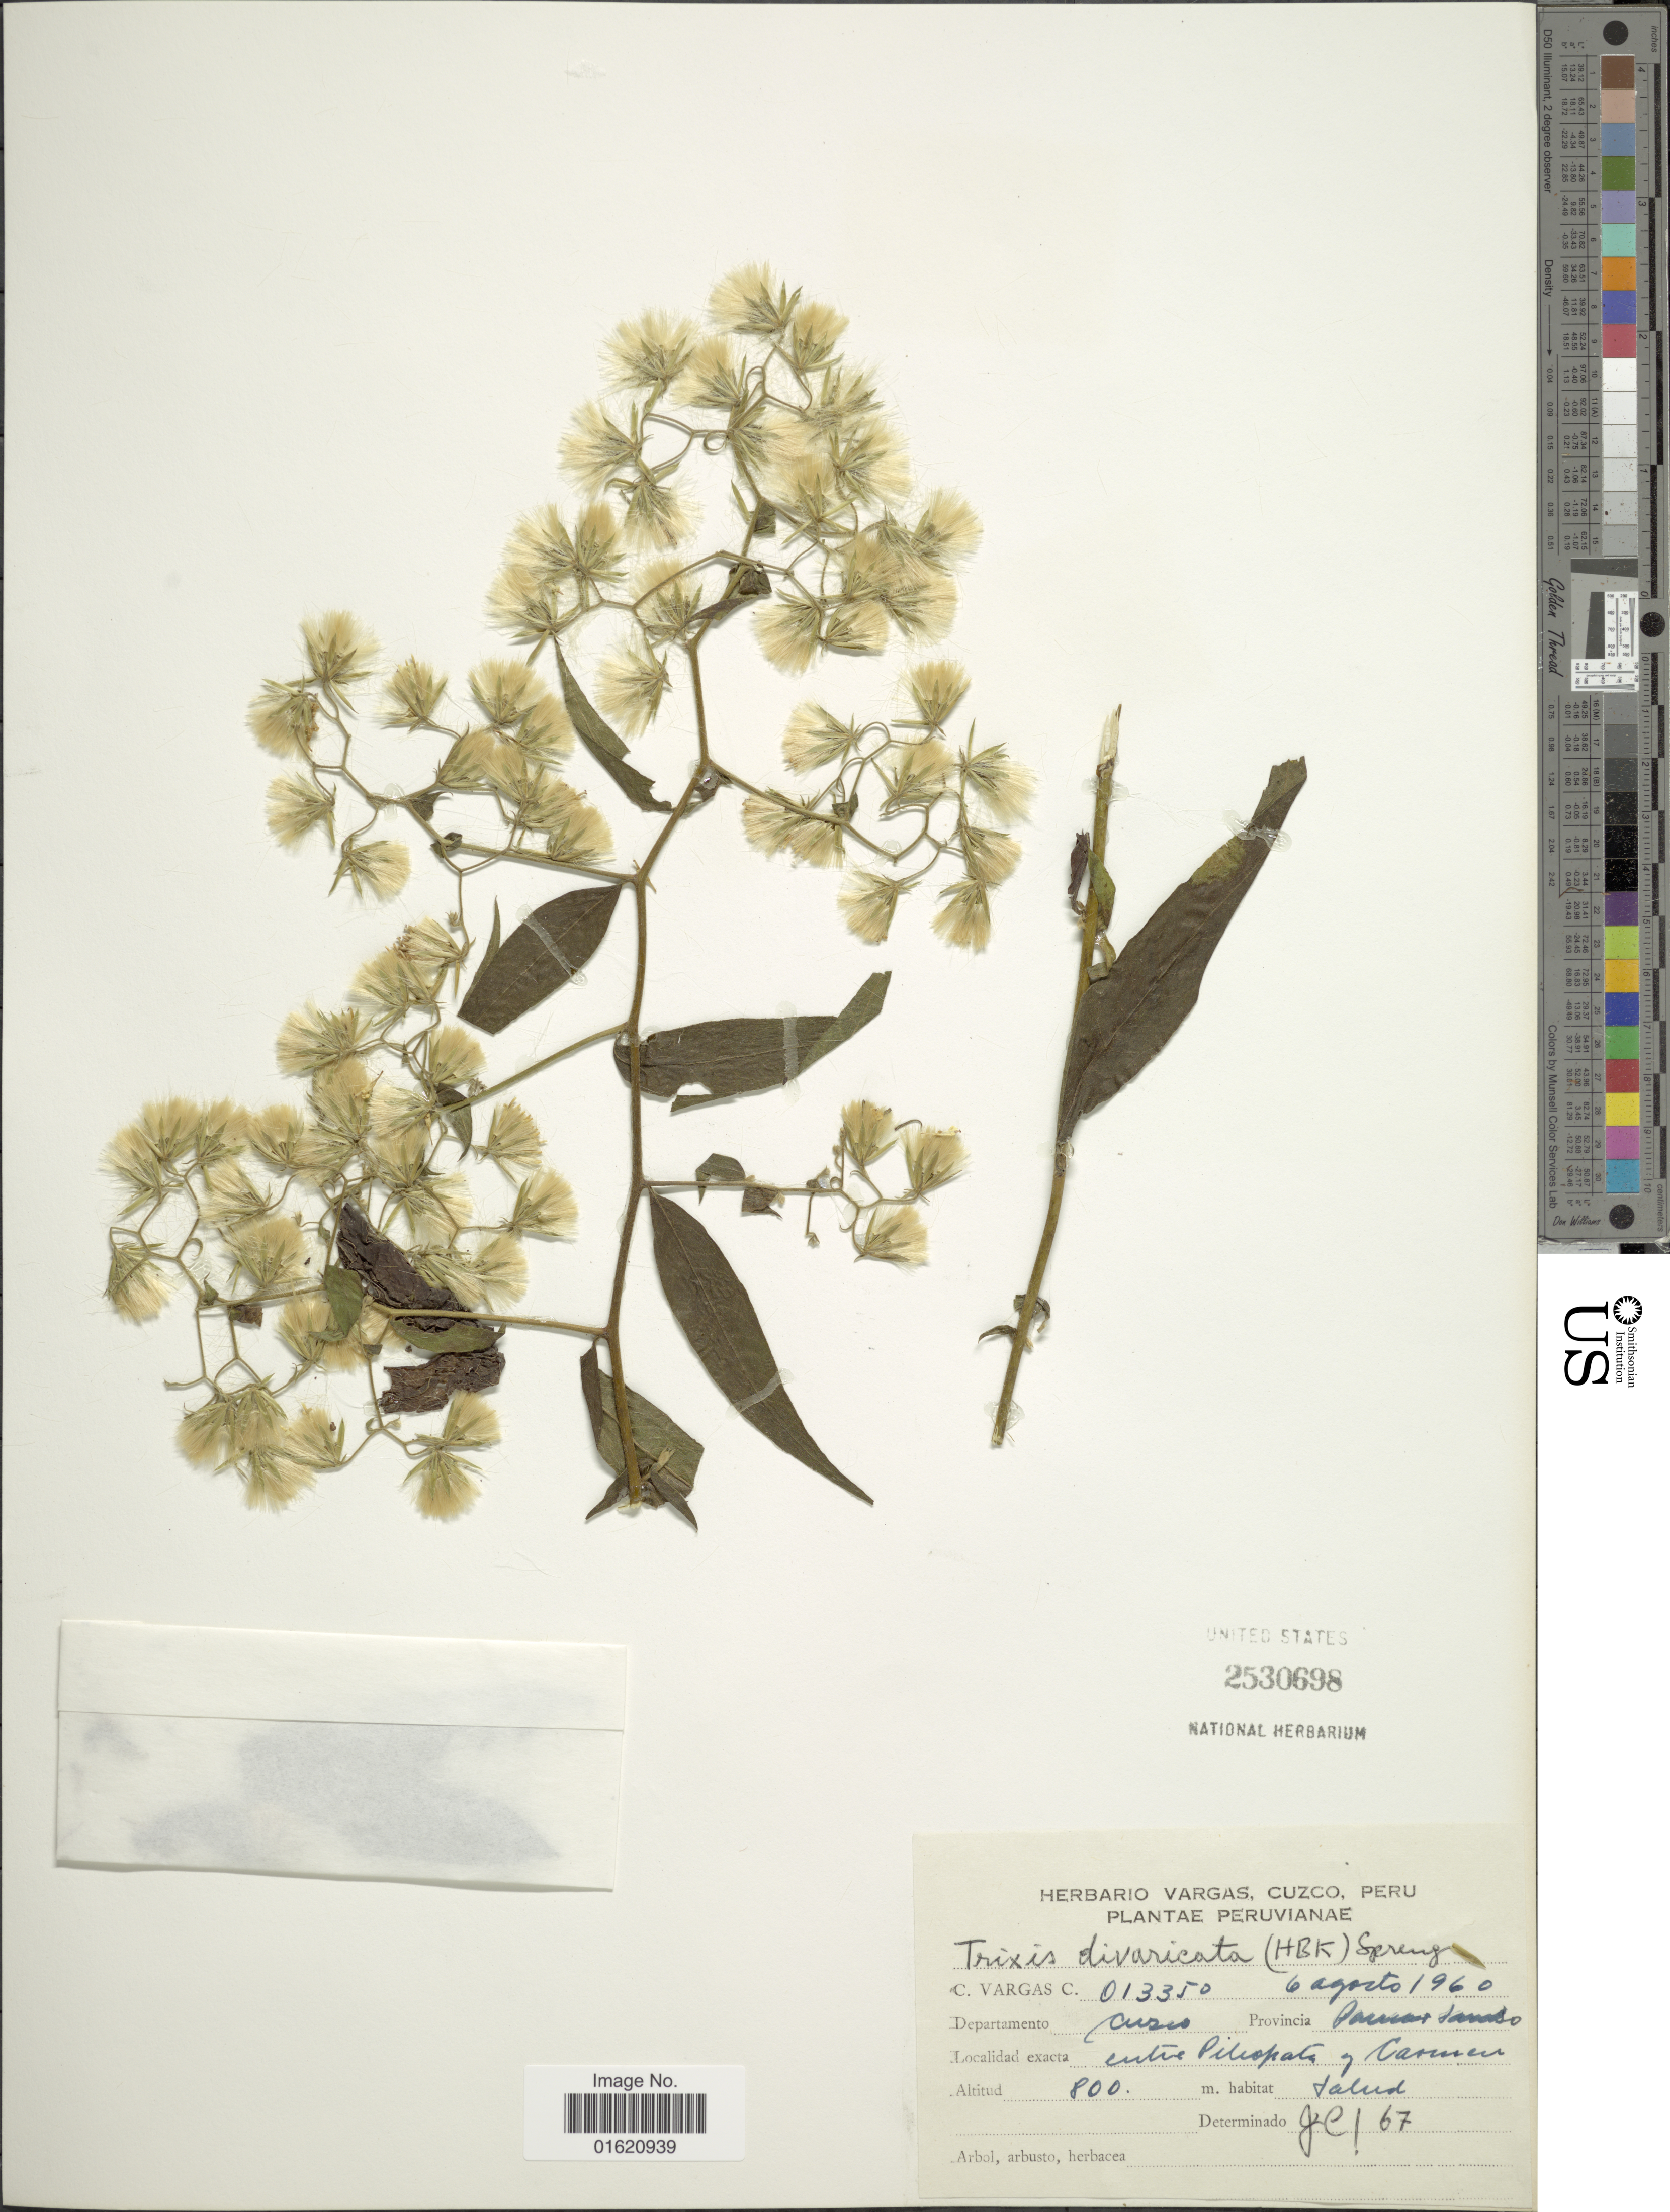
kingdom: Plantae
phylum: Tracheophyta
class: Magnoliopsida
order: Asterales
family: Asteraceae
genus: Trixis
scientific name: Trixis antimenorrhoea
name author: (Schrank) Mart. ex Kuntze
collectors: C. Vargas Calderón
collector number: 013350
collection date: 1960-08-06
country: Peru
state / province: Cusco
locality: entre Pilcopata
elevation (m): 800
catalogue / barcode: US 2530698